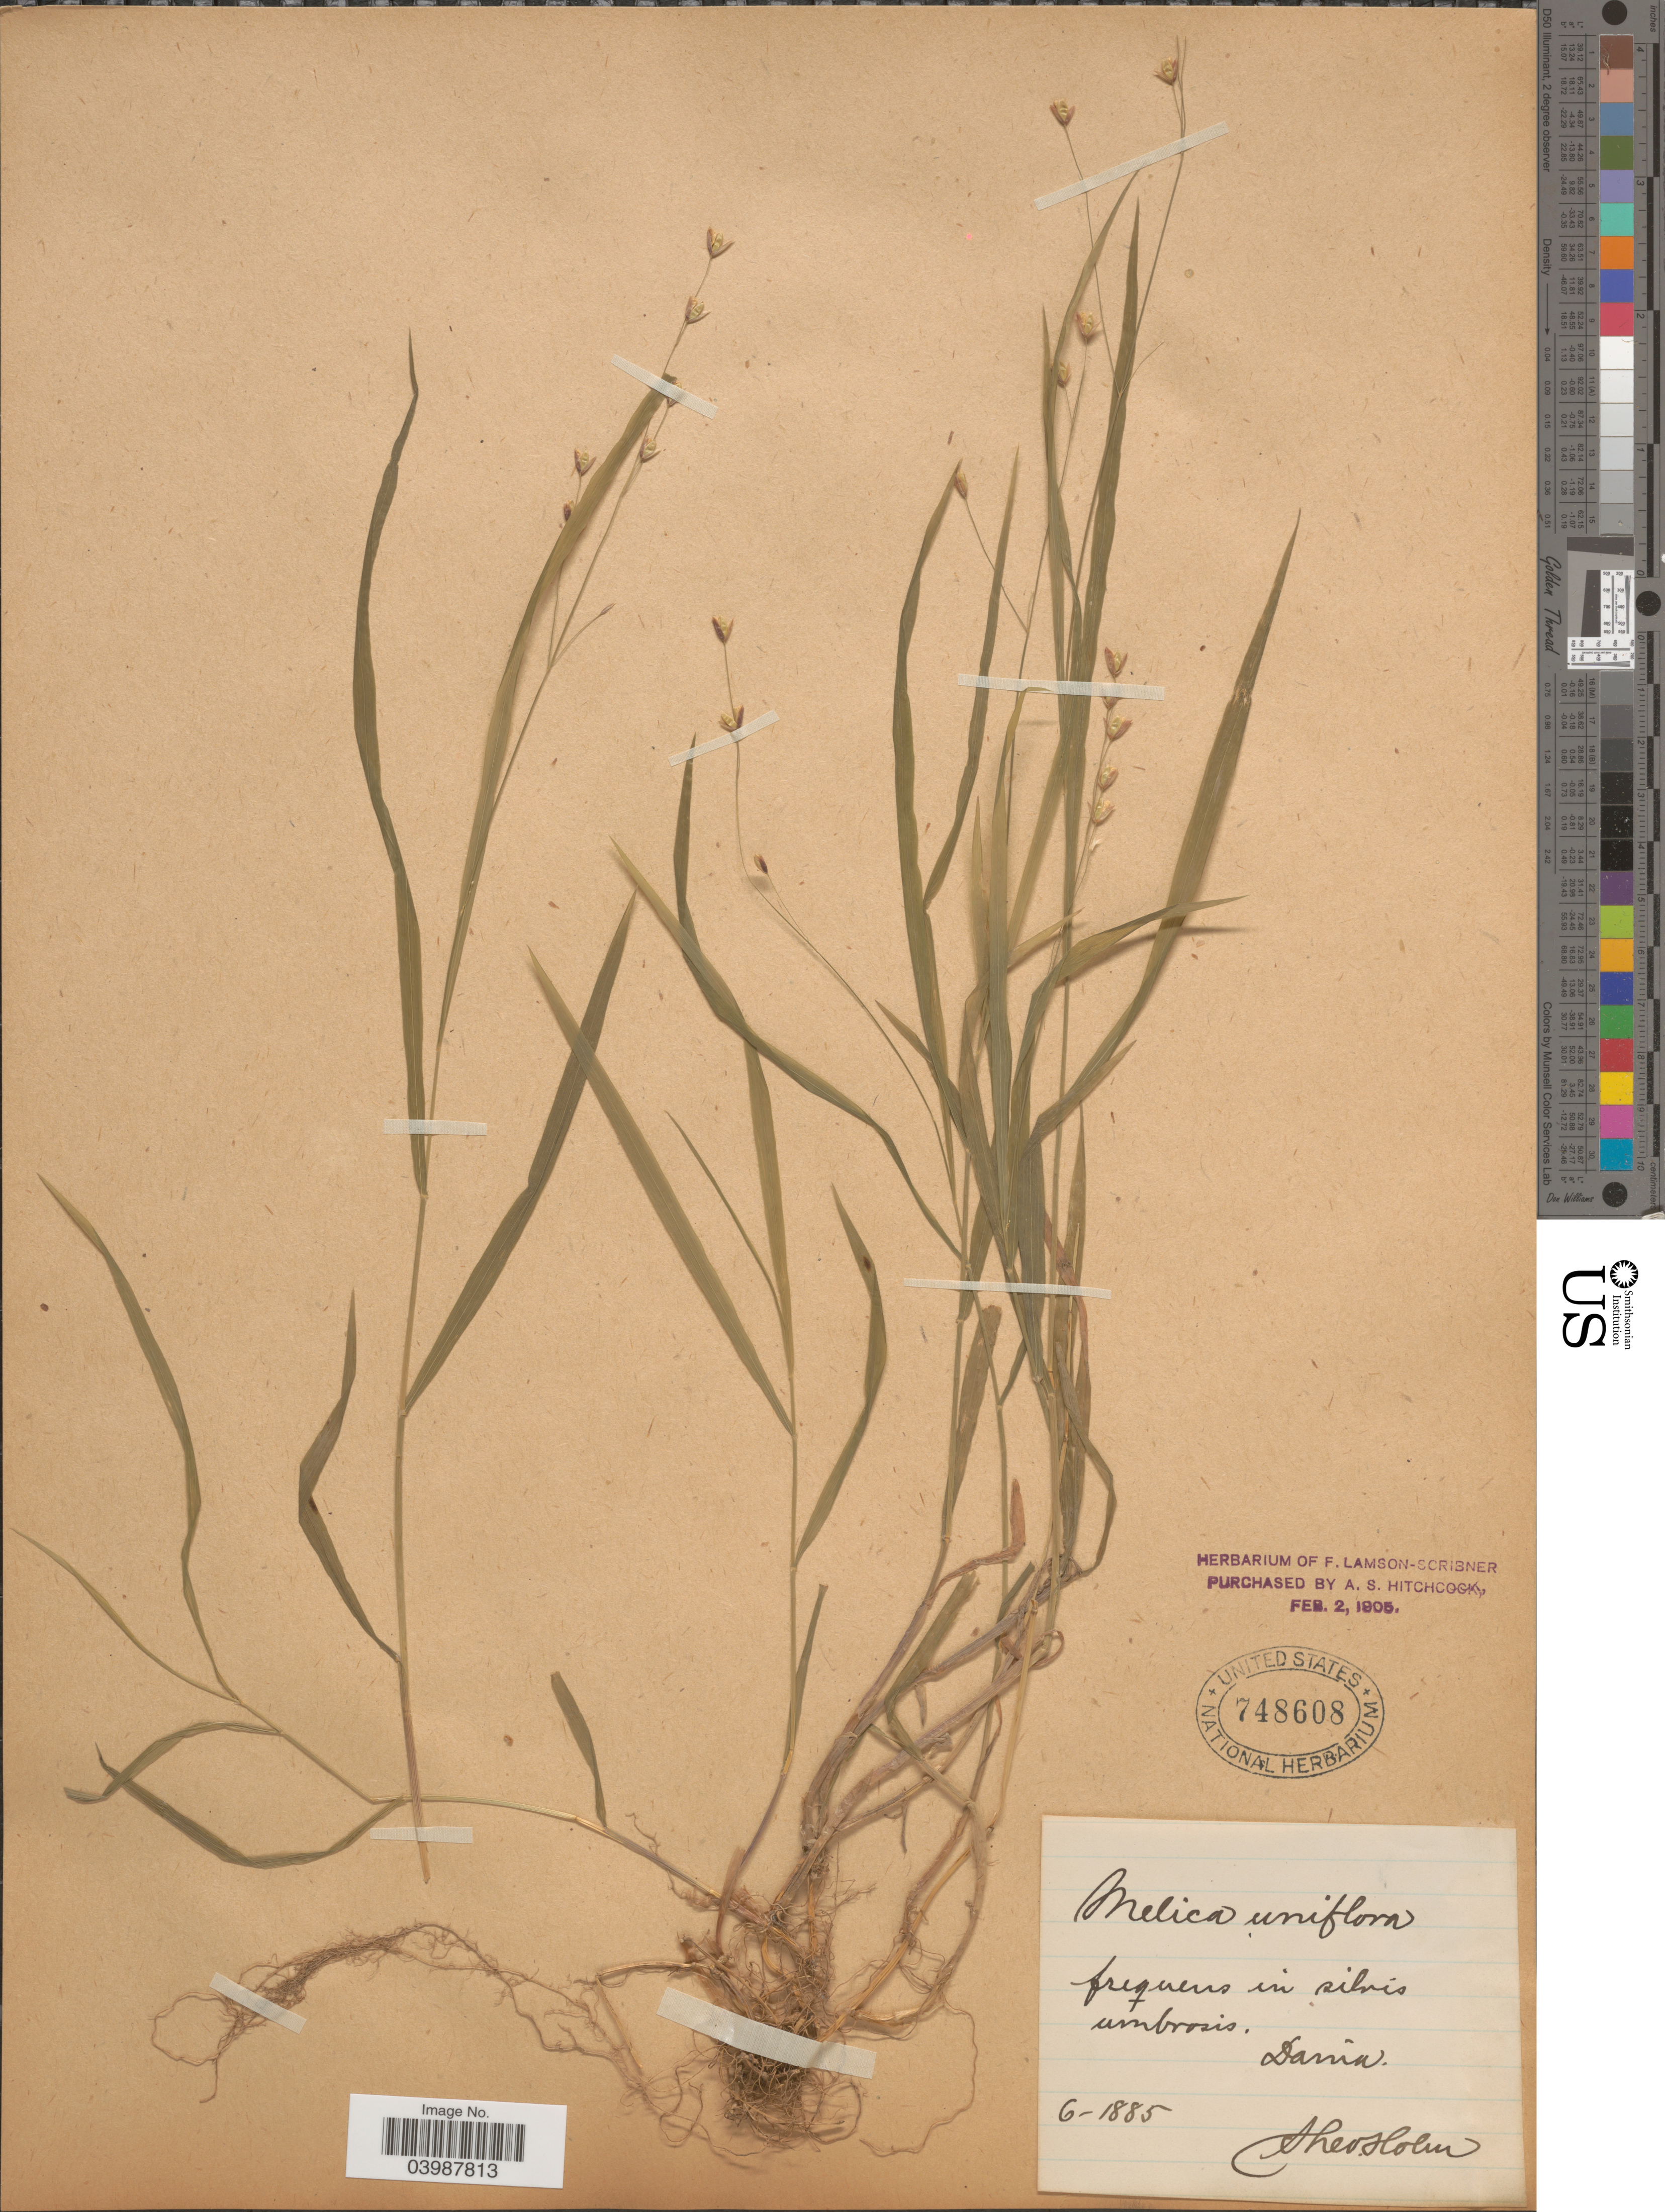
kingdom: Plantae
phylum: Tracheophyta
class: Liliopsida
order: Poales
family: Poaceae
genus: Melica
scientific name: Melica uniflora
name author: Retz.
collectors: S. H. Holm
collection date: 1885-06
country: Denmark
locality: Dania.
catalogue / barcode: US 748608